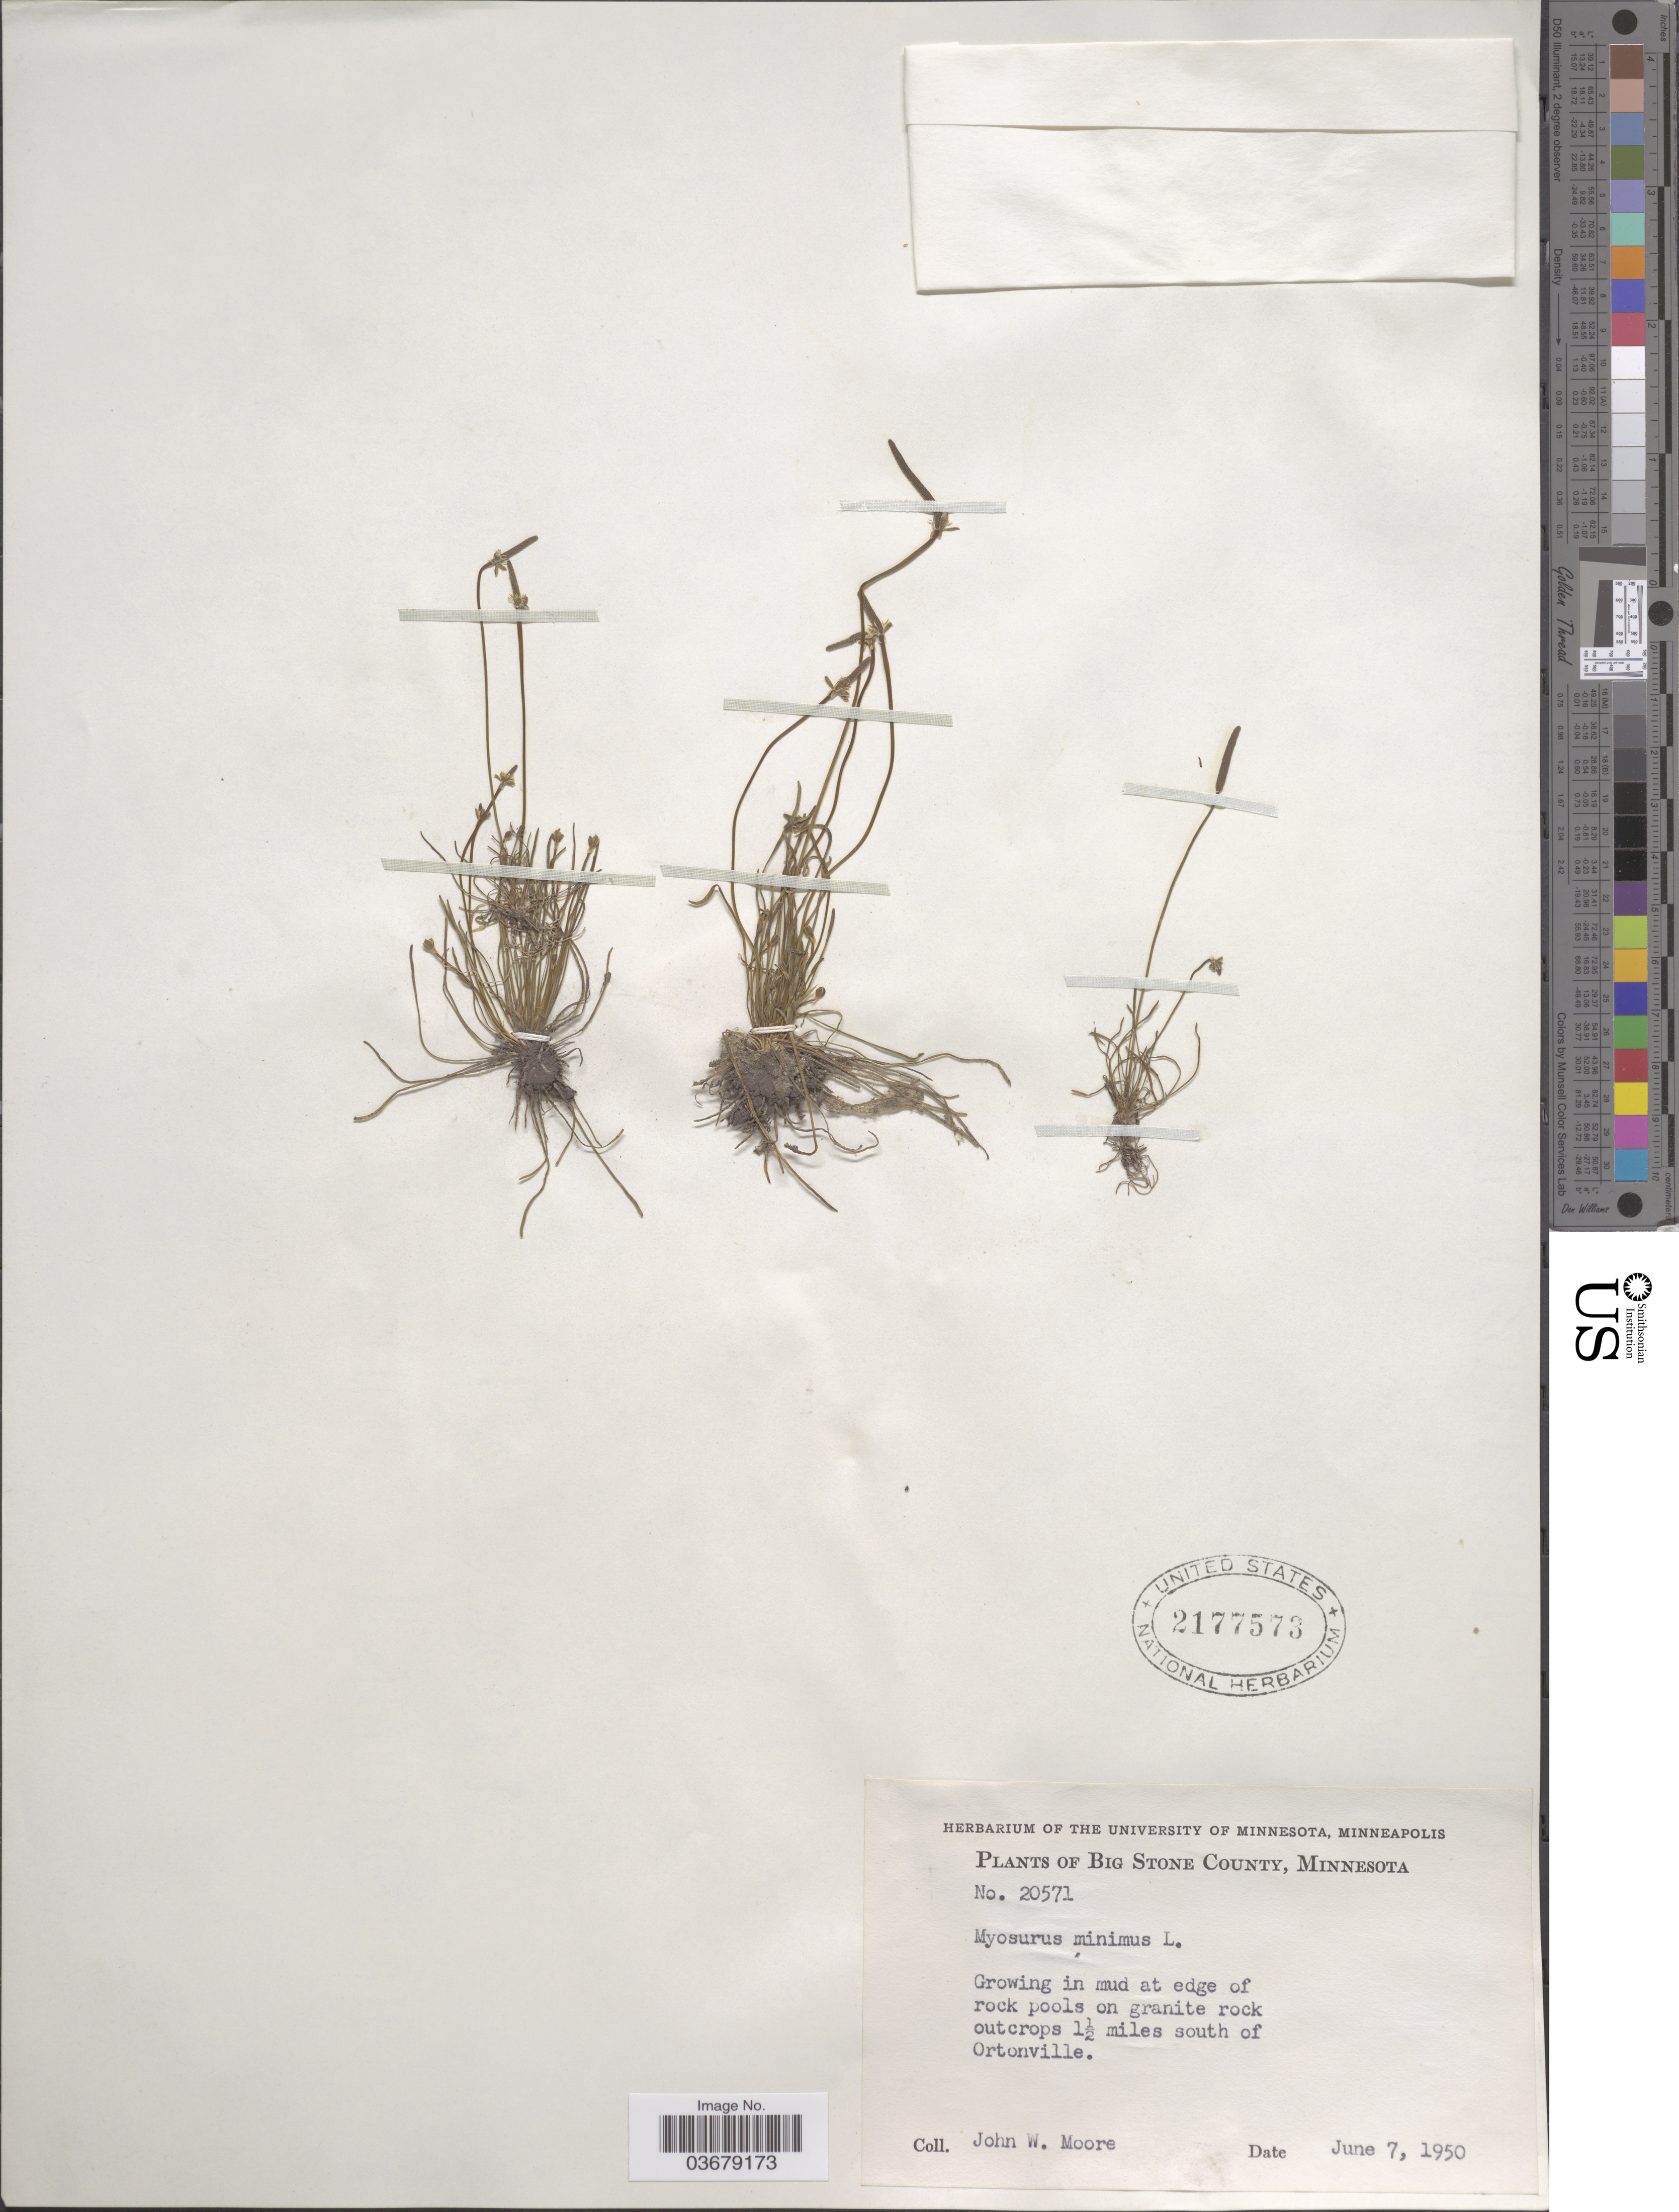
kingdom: Plantae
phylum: Tracheophyta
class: Magnoliopsida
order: Ranunculales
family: Ranunculaceae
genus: Myosurus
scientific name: Myosurus minimus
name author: L.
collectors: J. Moore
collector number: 20571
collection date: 1950-06-07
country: United States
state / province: Minnesota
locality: Big Stone County. 1½ miles south of Ortonville.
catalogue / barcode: US 2177573